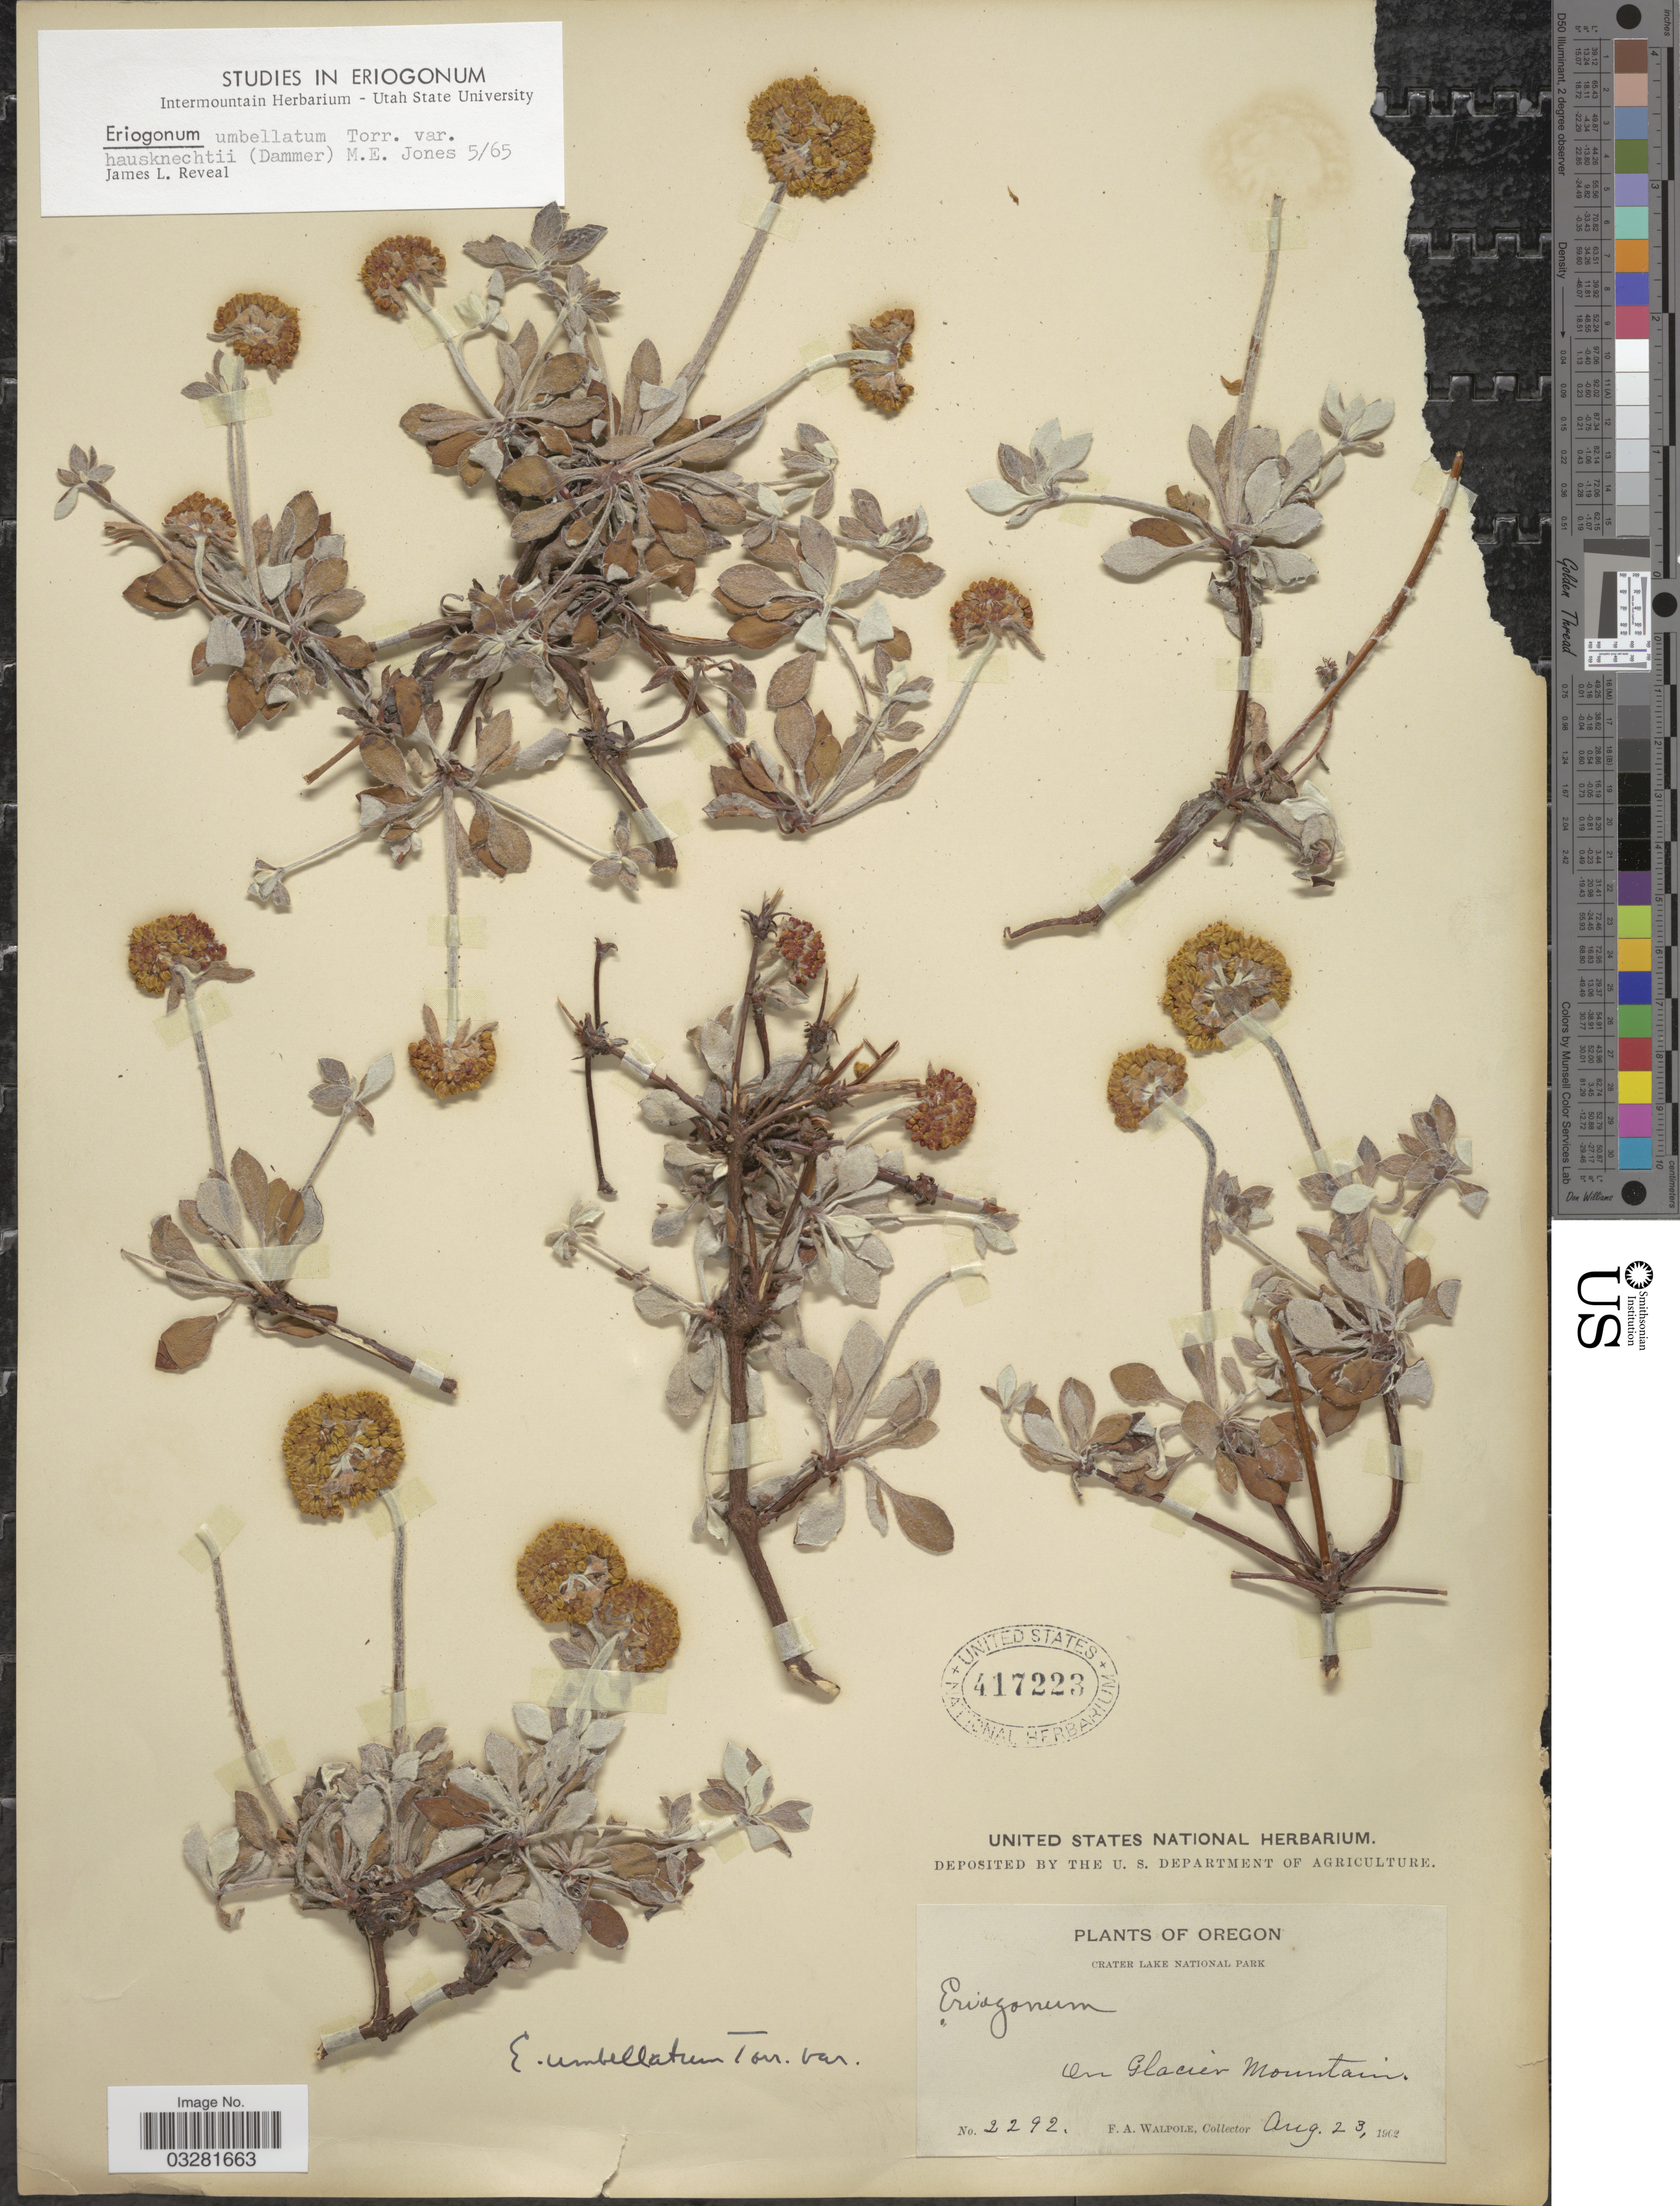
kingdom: Plantae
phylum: Tracheophyta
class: Magnoliopsida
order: Caryophyllales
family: Polygonaceae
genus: Eriogonum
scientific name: Eriogonum umbellatum var. polyanthum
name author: Torr.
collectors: F. Walpole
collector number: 2292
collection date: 1902-08-23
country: United States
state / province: Oregon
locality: Crater Lake National Park. On Glacier Mountain.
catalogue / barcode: US 417223